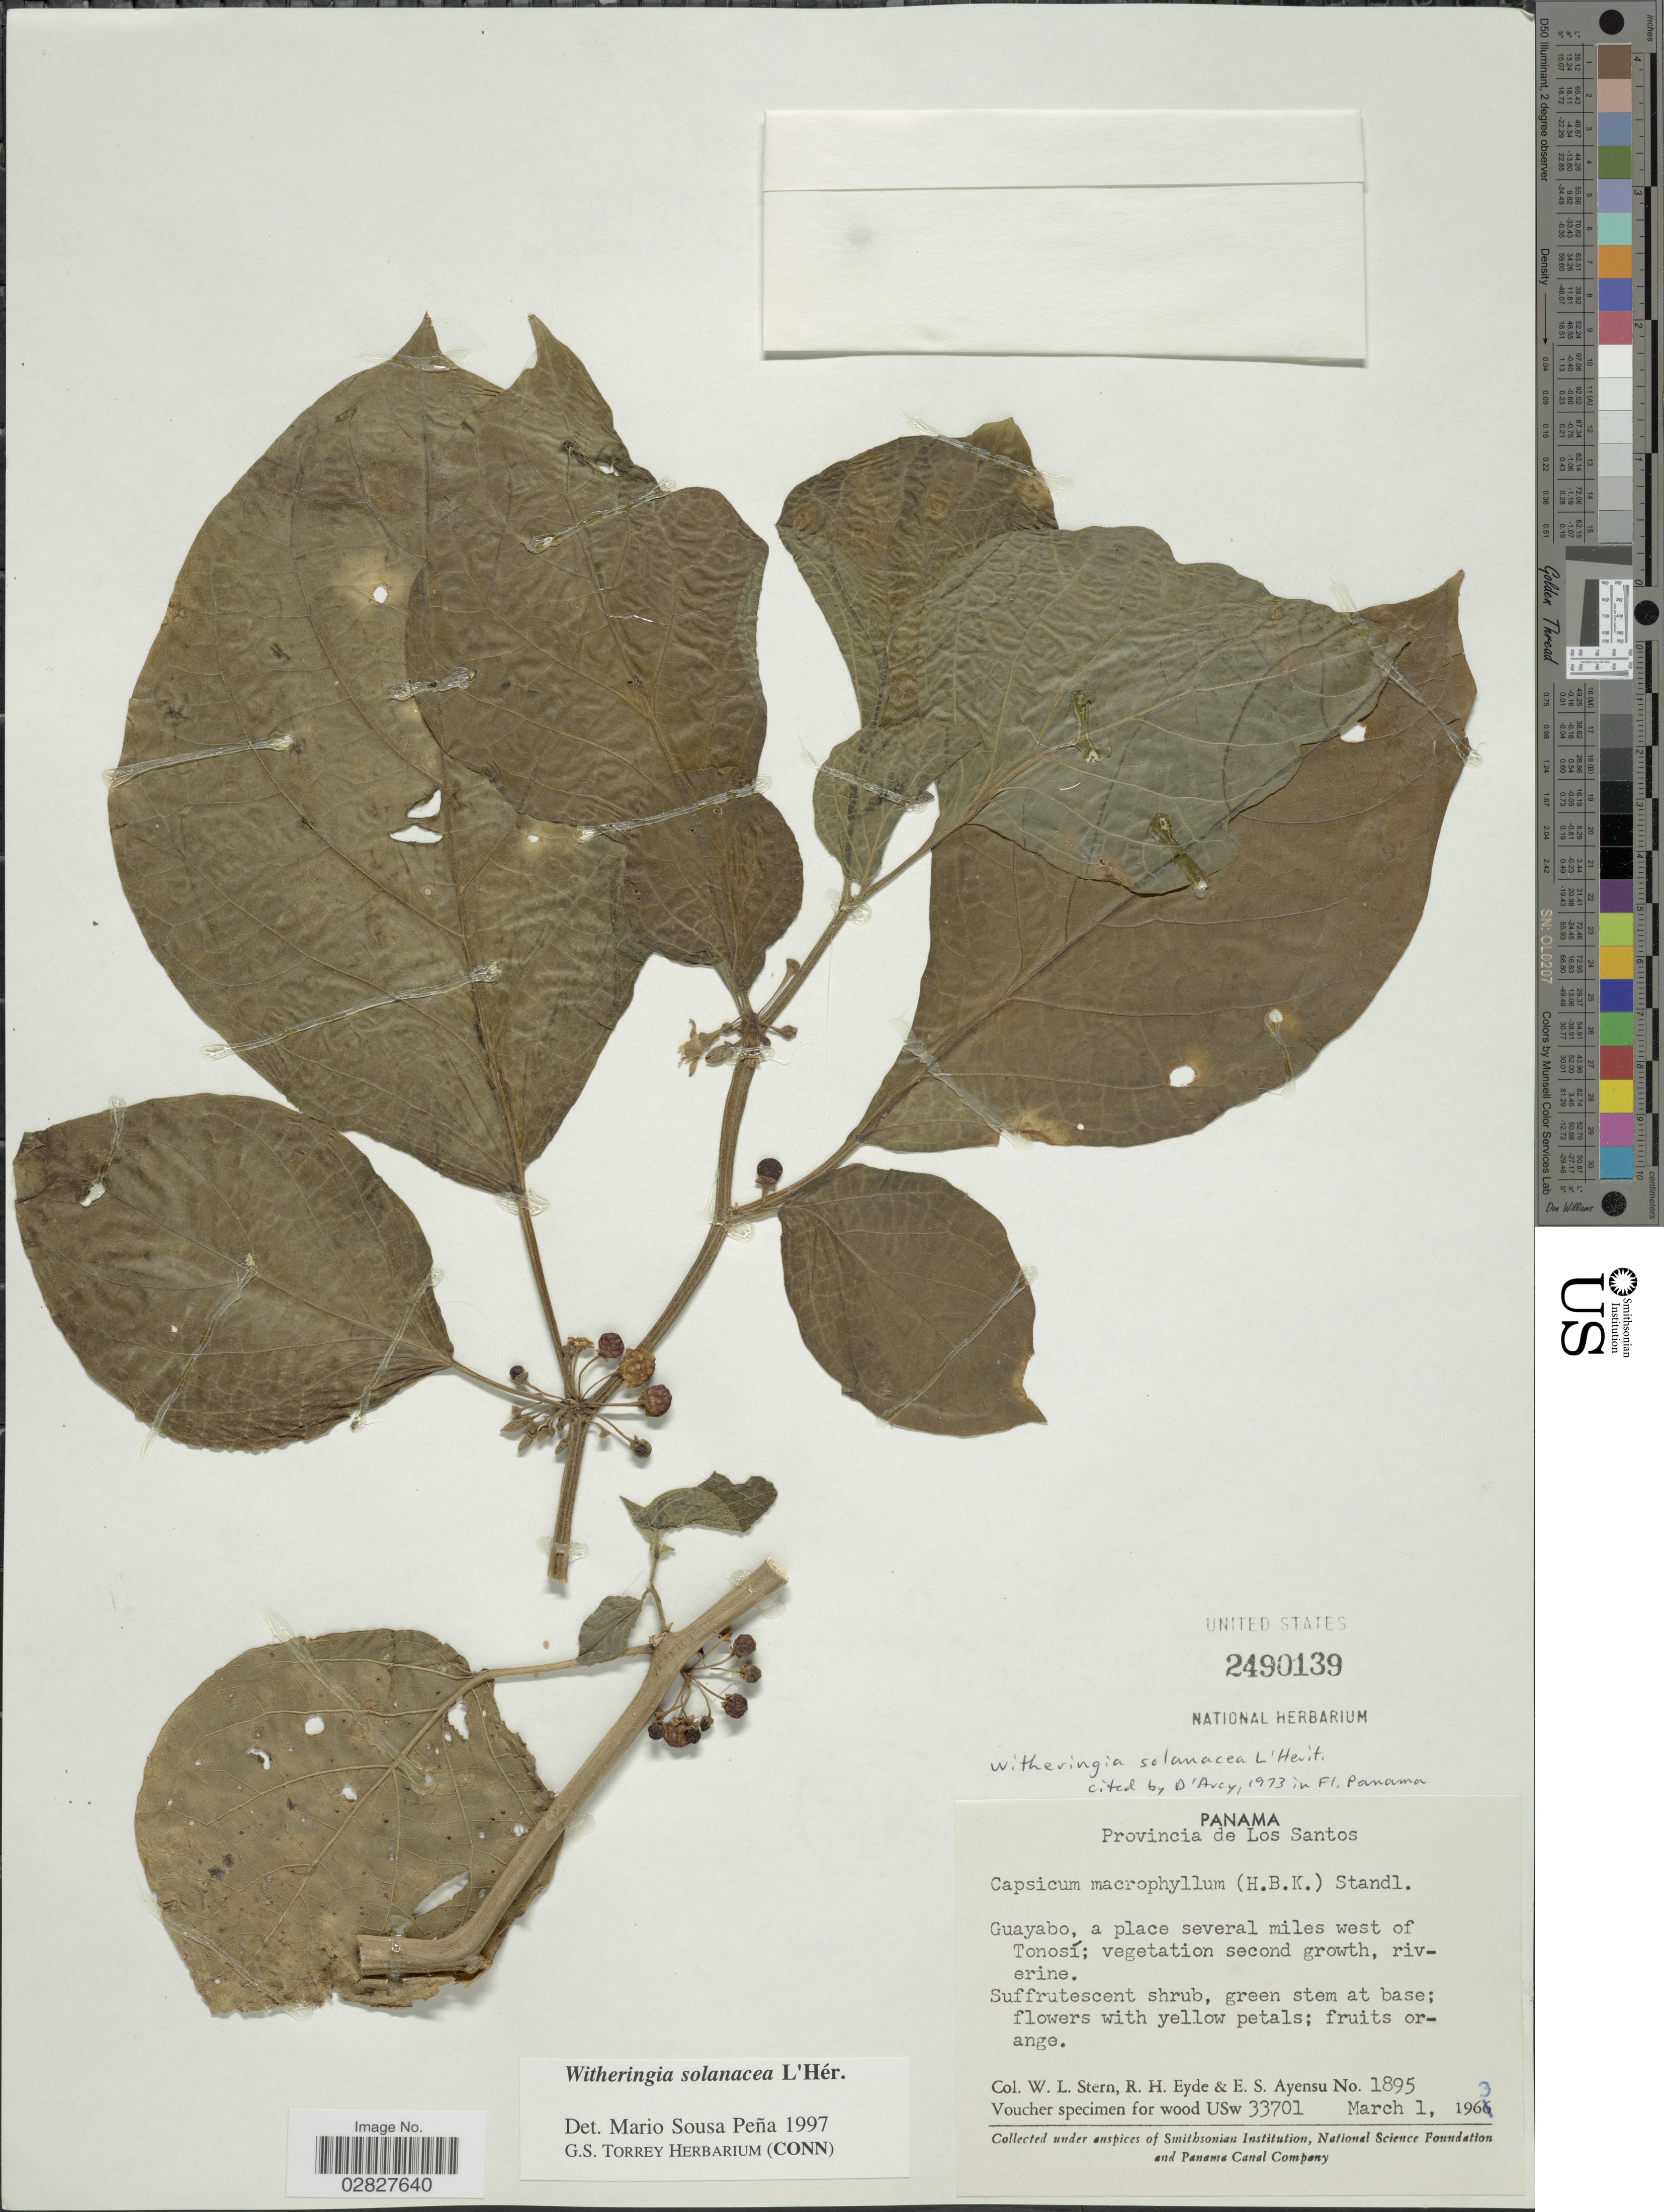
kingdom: Plantae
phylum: Tracheophyta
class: Magnoliopsida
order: Solanales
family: Solanaceae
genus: Witheringia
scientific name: Witheringia solanacea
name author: L'Hér.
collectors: W. L. Stern, R. H. Eyde & E. S. Ayensu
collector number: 1895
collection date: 1963-03-01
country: Panama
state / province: Los Santos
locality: Guayabo, a place several miles west of Tonosí; vegetation second growth, riverine.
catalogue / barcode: US 2490139